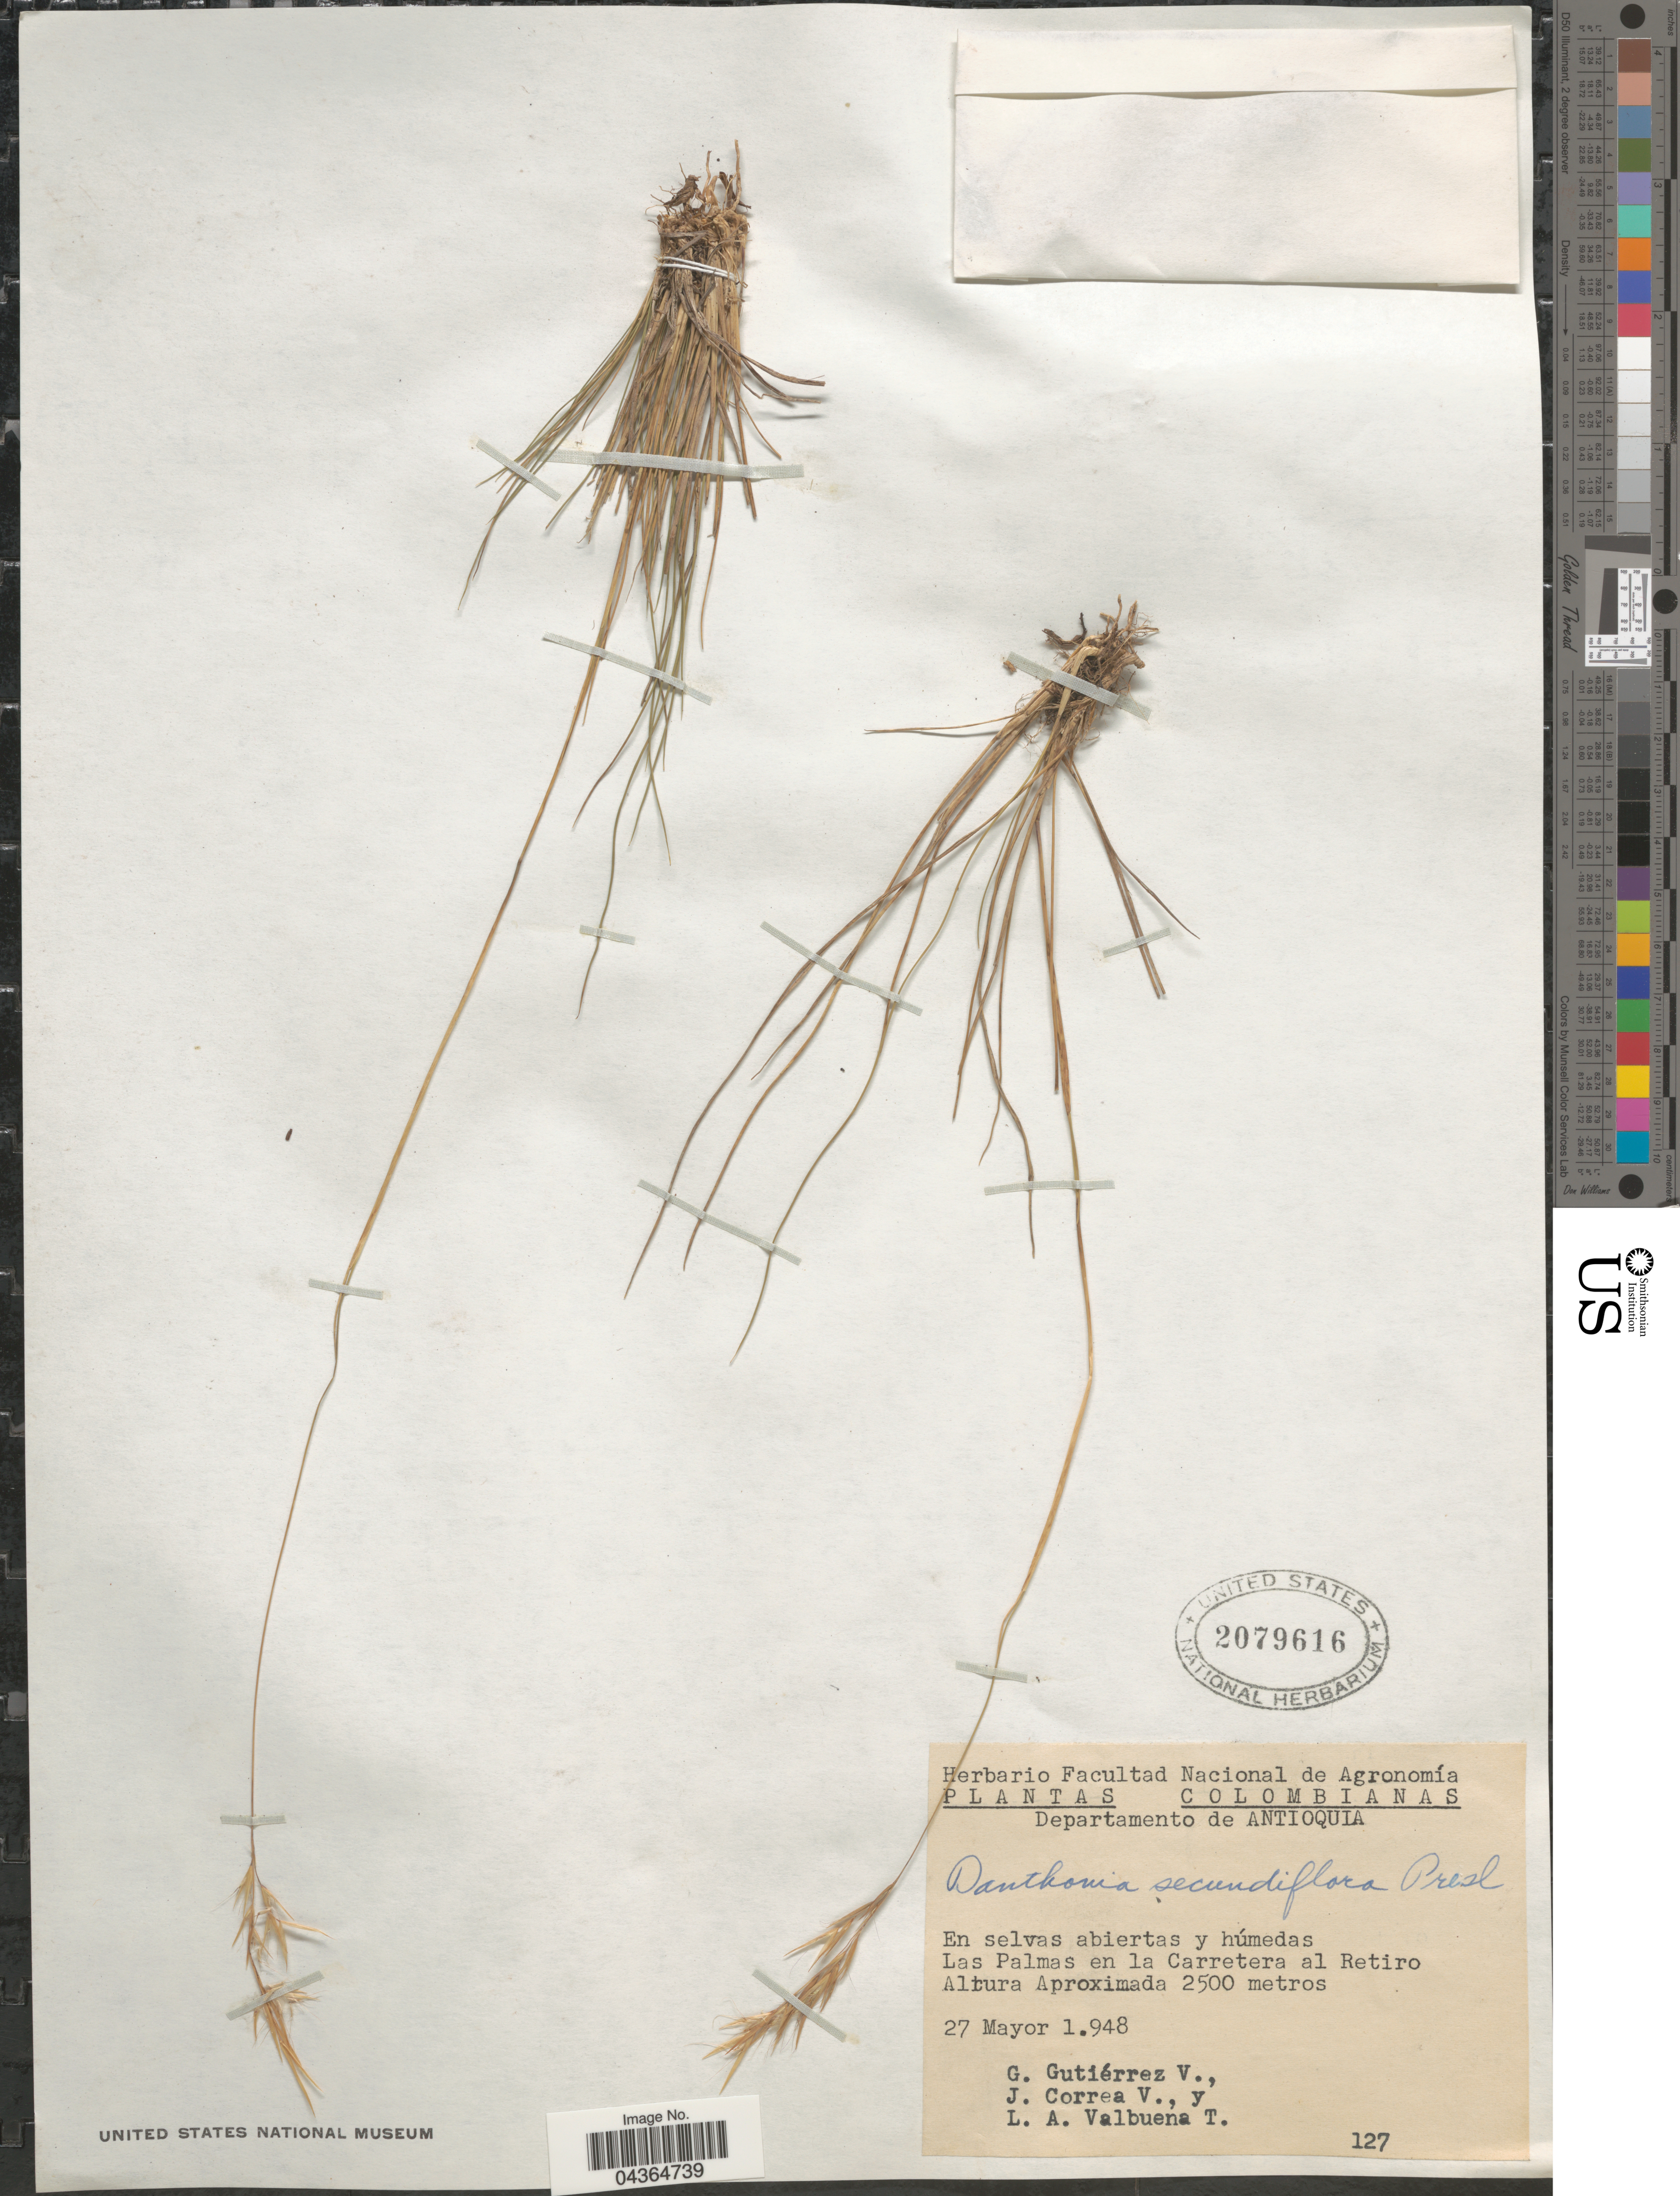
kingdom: Plantae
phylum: Tracheophyta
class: Liliopsida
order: Poales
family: Poaceae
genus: Danthonia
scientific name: Danthonia secundiflora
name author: J. Presl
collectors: G. Gutiérrez V., J. Correa V. & L. Valbuena T.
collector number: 127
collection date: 1948-05-27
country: Colombia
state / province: Antioquia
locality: Colombianas. Departamento de Antioquia. Las Palmas en la Carretera al Retiro.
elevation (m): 2500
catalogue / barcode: US 2079616